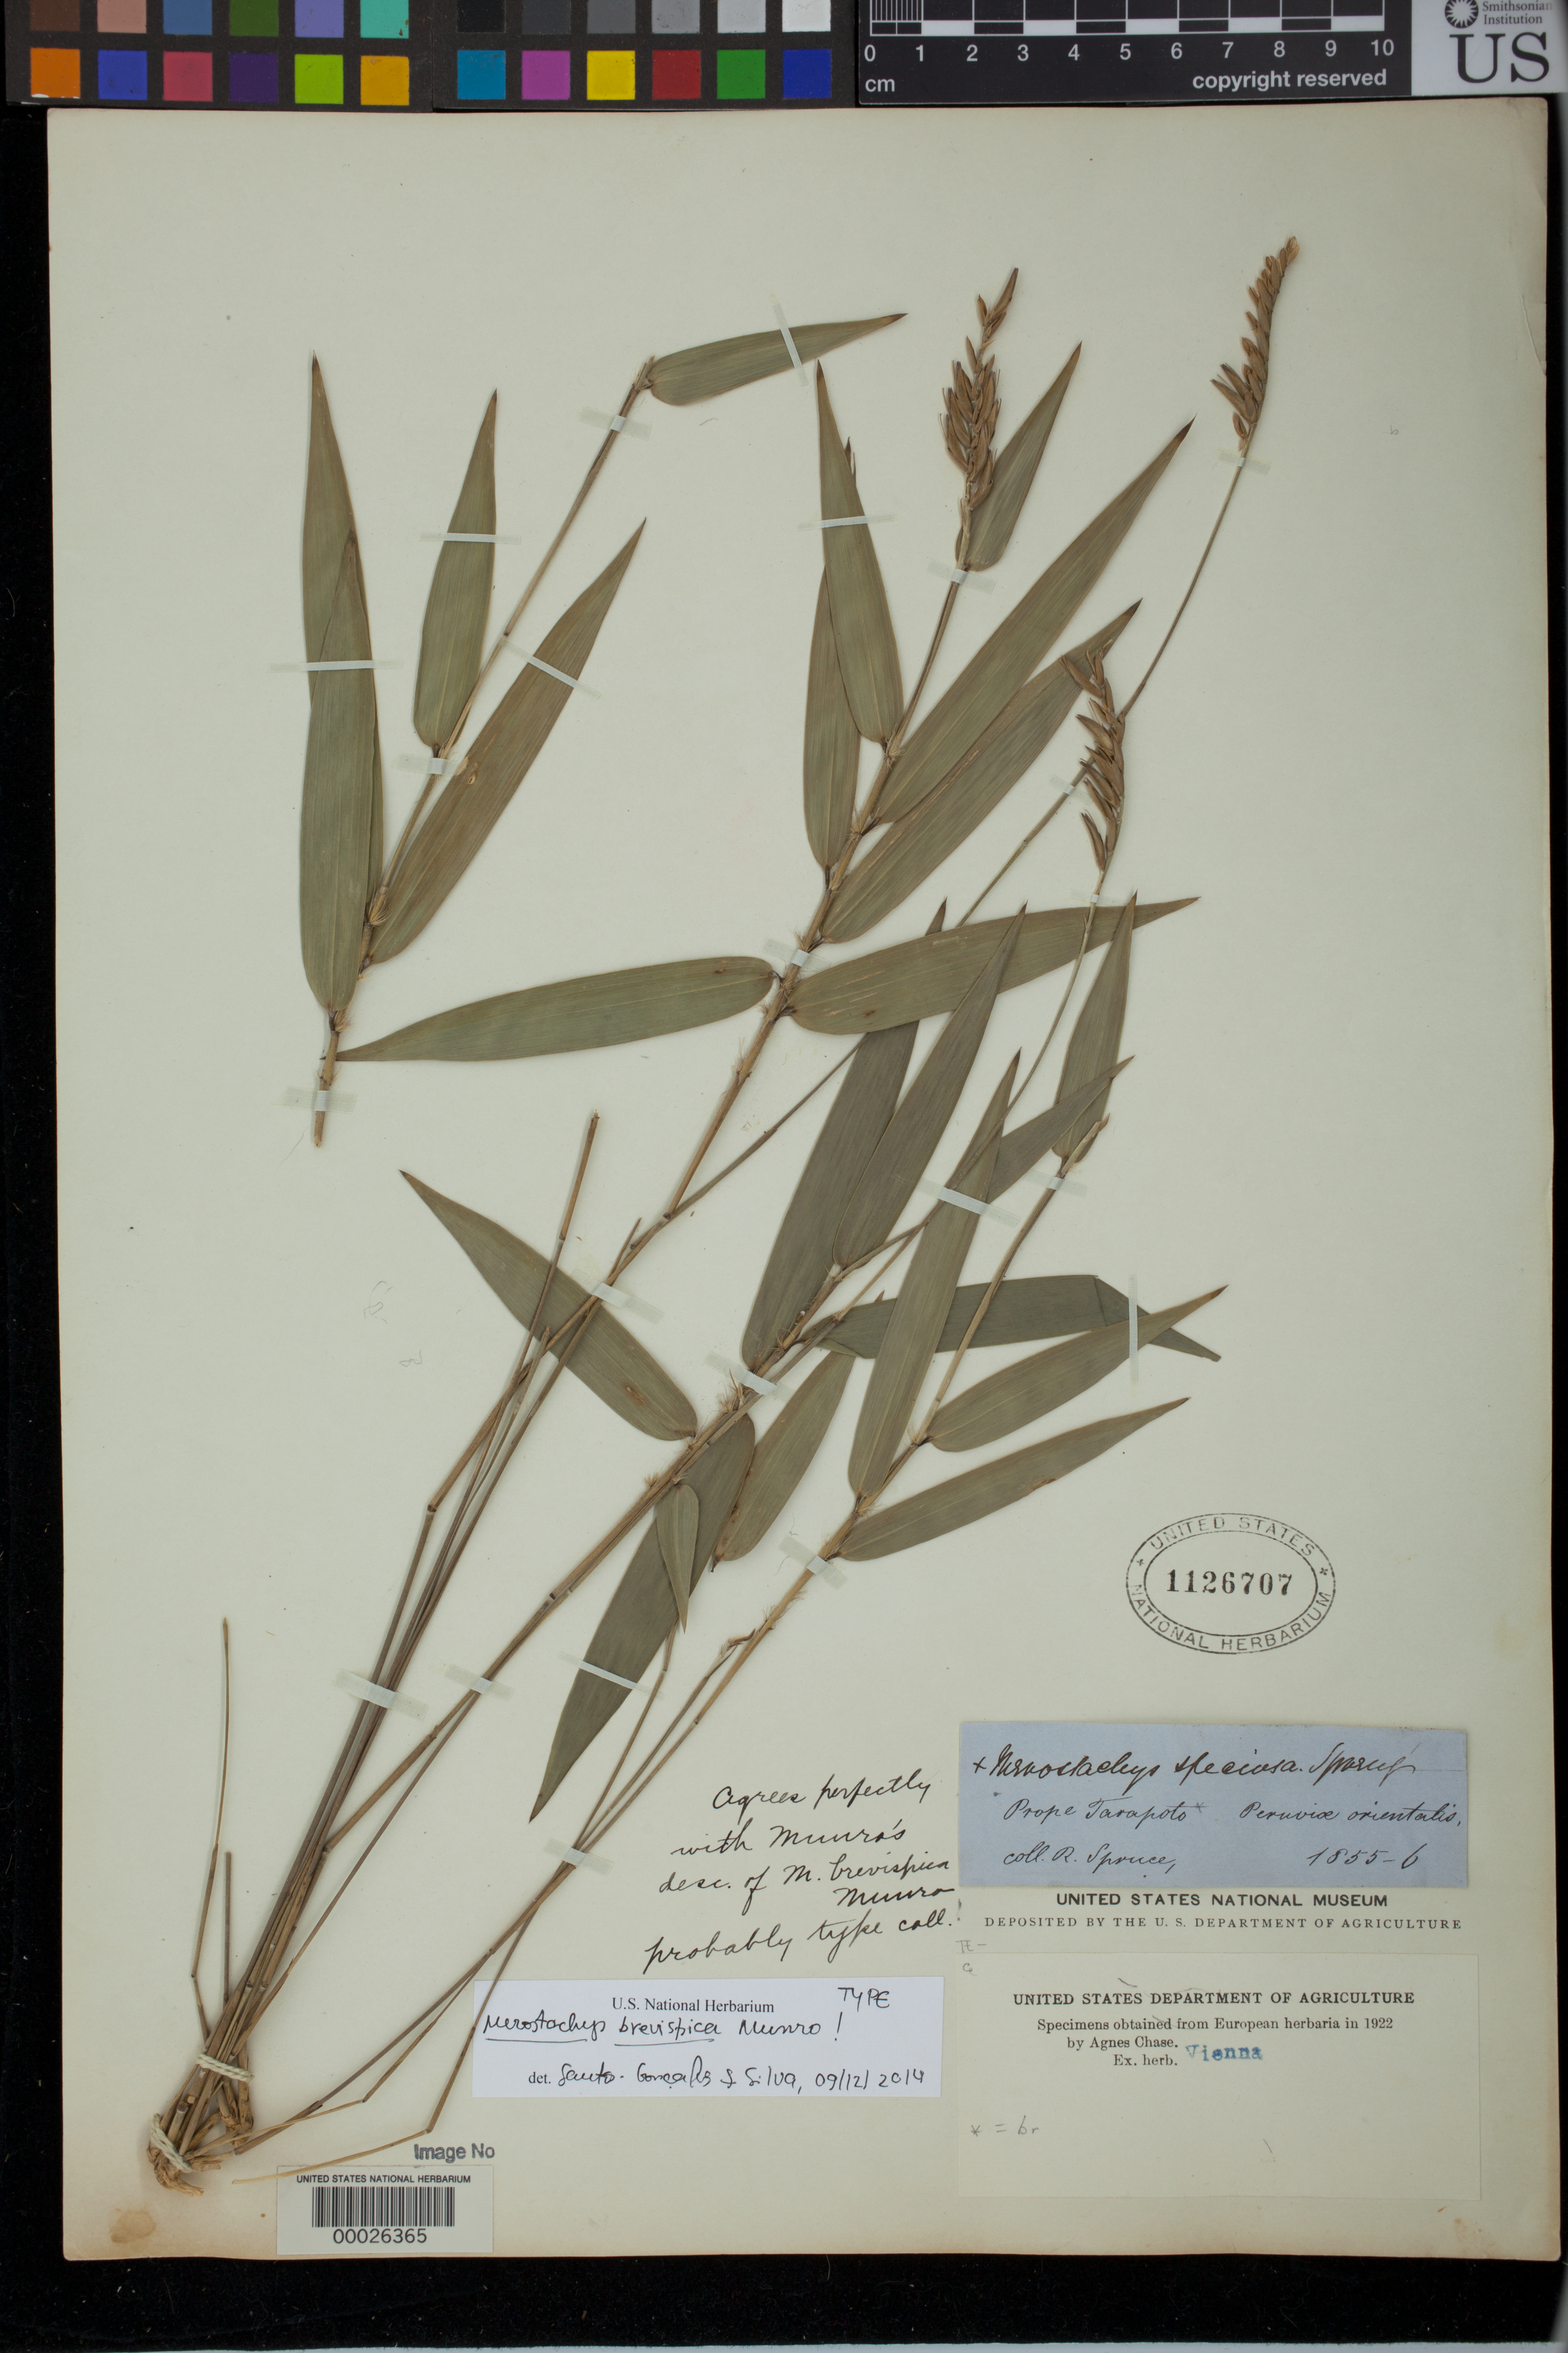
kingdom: Plantae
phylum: Tracheophyta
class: Liliopsida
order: Poales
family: Poaceae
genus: Merostachys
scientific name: Merostachys brevispica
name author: Munro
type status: Type Collection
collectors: R. Spruce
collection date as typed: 1855 to -- --- 1856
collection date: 1855/1856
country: Peru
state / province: San Martín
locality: Prope Tarapoto, Peruviae orientalis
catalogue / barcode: US 1126707